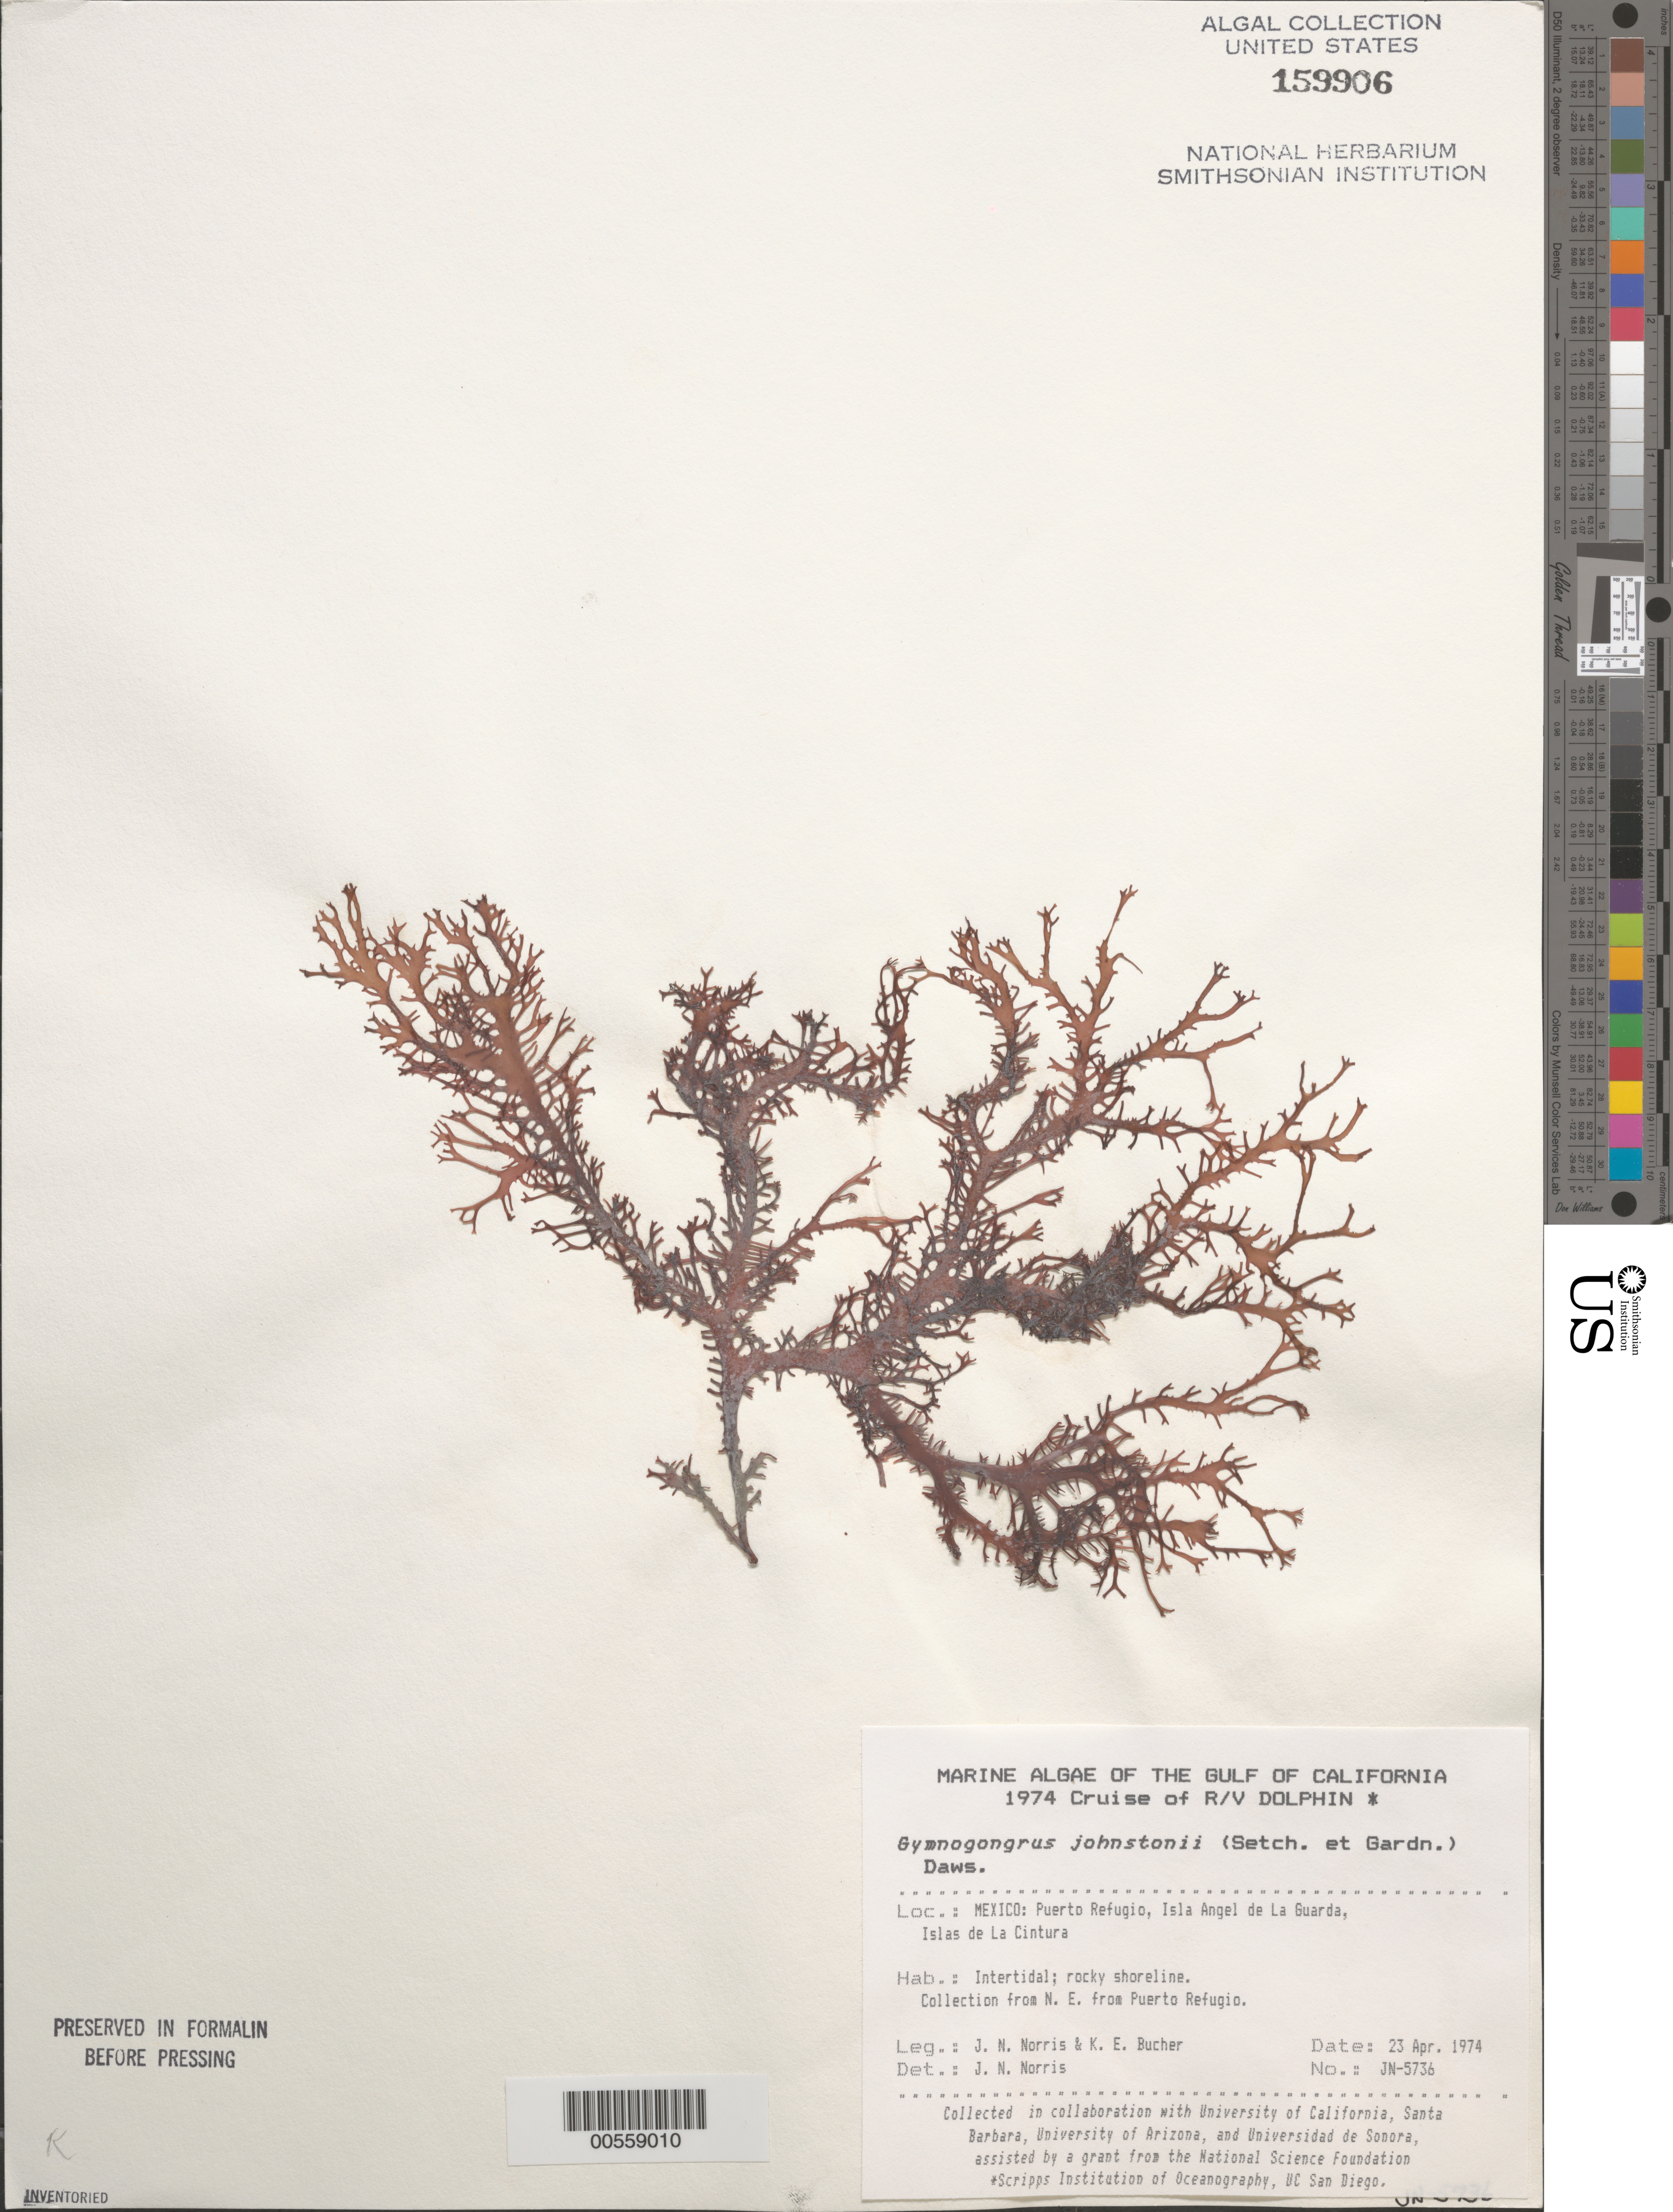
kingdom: Plantae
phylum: Rhodophyta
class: Florideophyceae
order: Gigartinales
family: Phyllophoraceae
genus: Gymnogongrus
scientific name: Gymnogongrus johnstonii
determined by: Norris, James N.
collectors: J. N. Norris & K. E. Bucher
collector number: JN-5736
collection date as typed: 23 Apr 1974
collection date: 1974-04-23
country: Mexico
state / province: Baja California Norte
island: Isla Angel de la Guarda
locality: Puerto Refugio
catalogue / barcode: US 159906